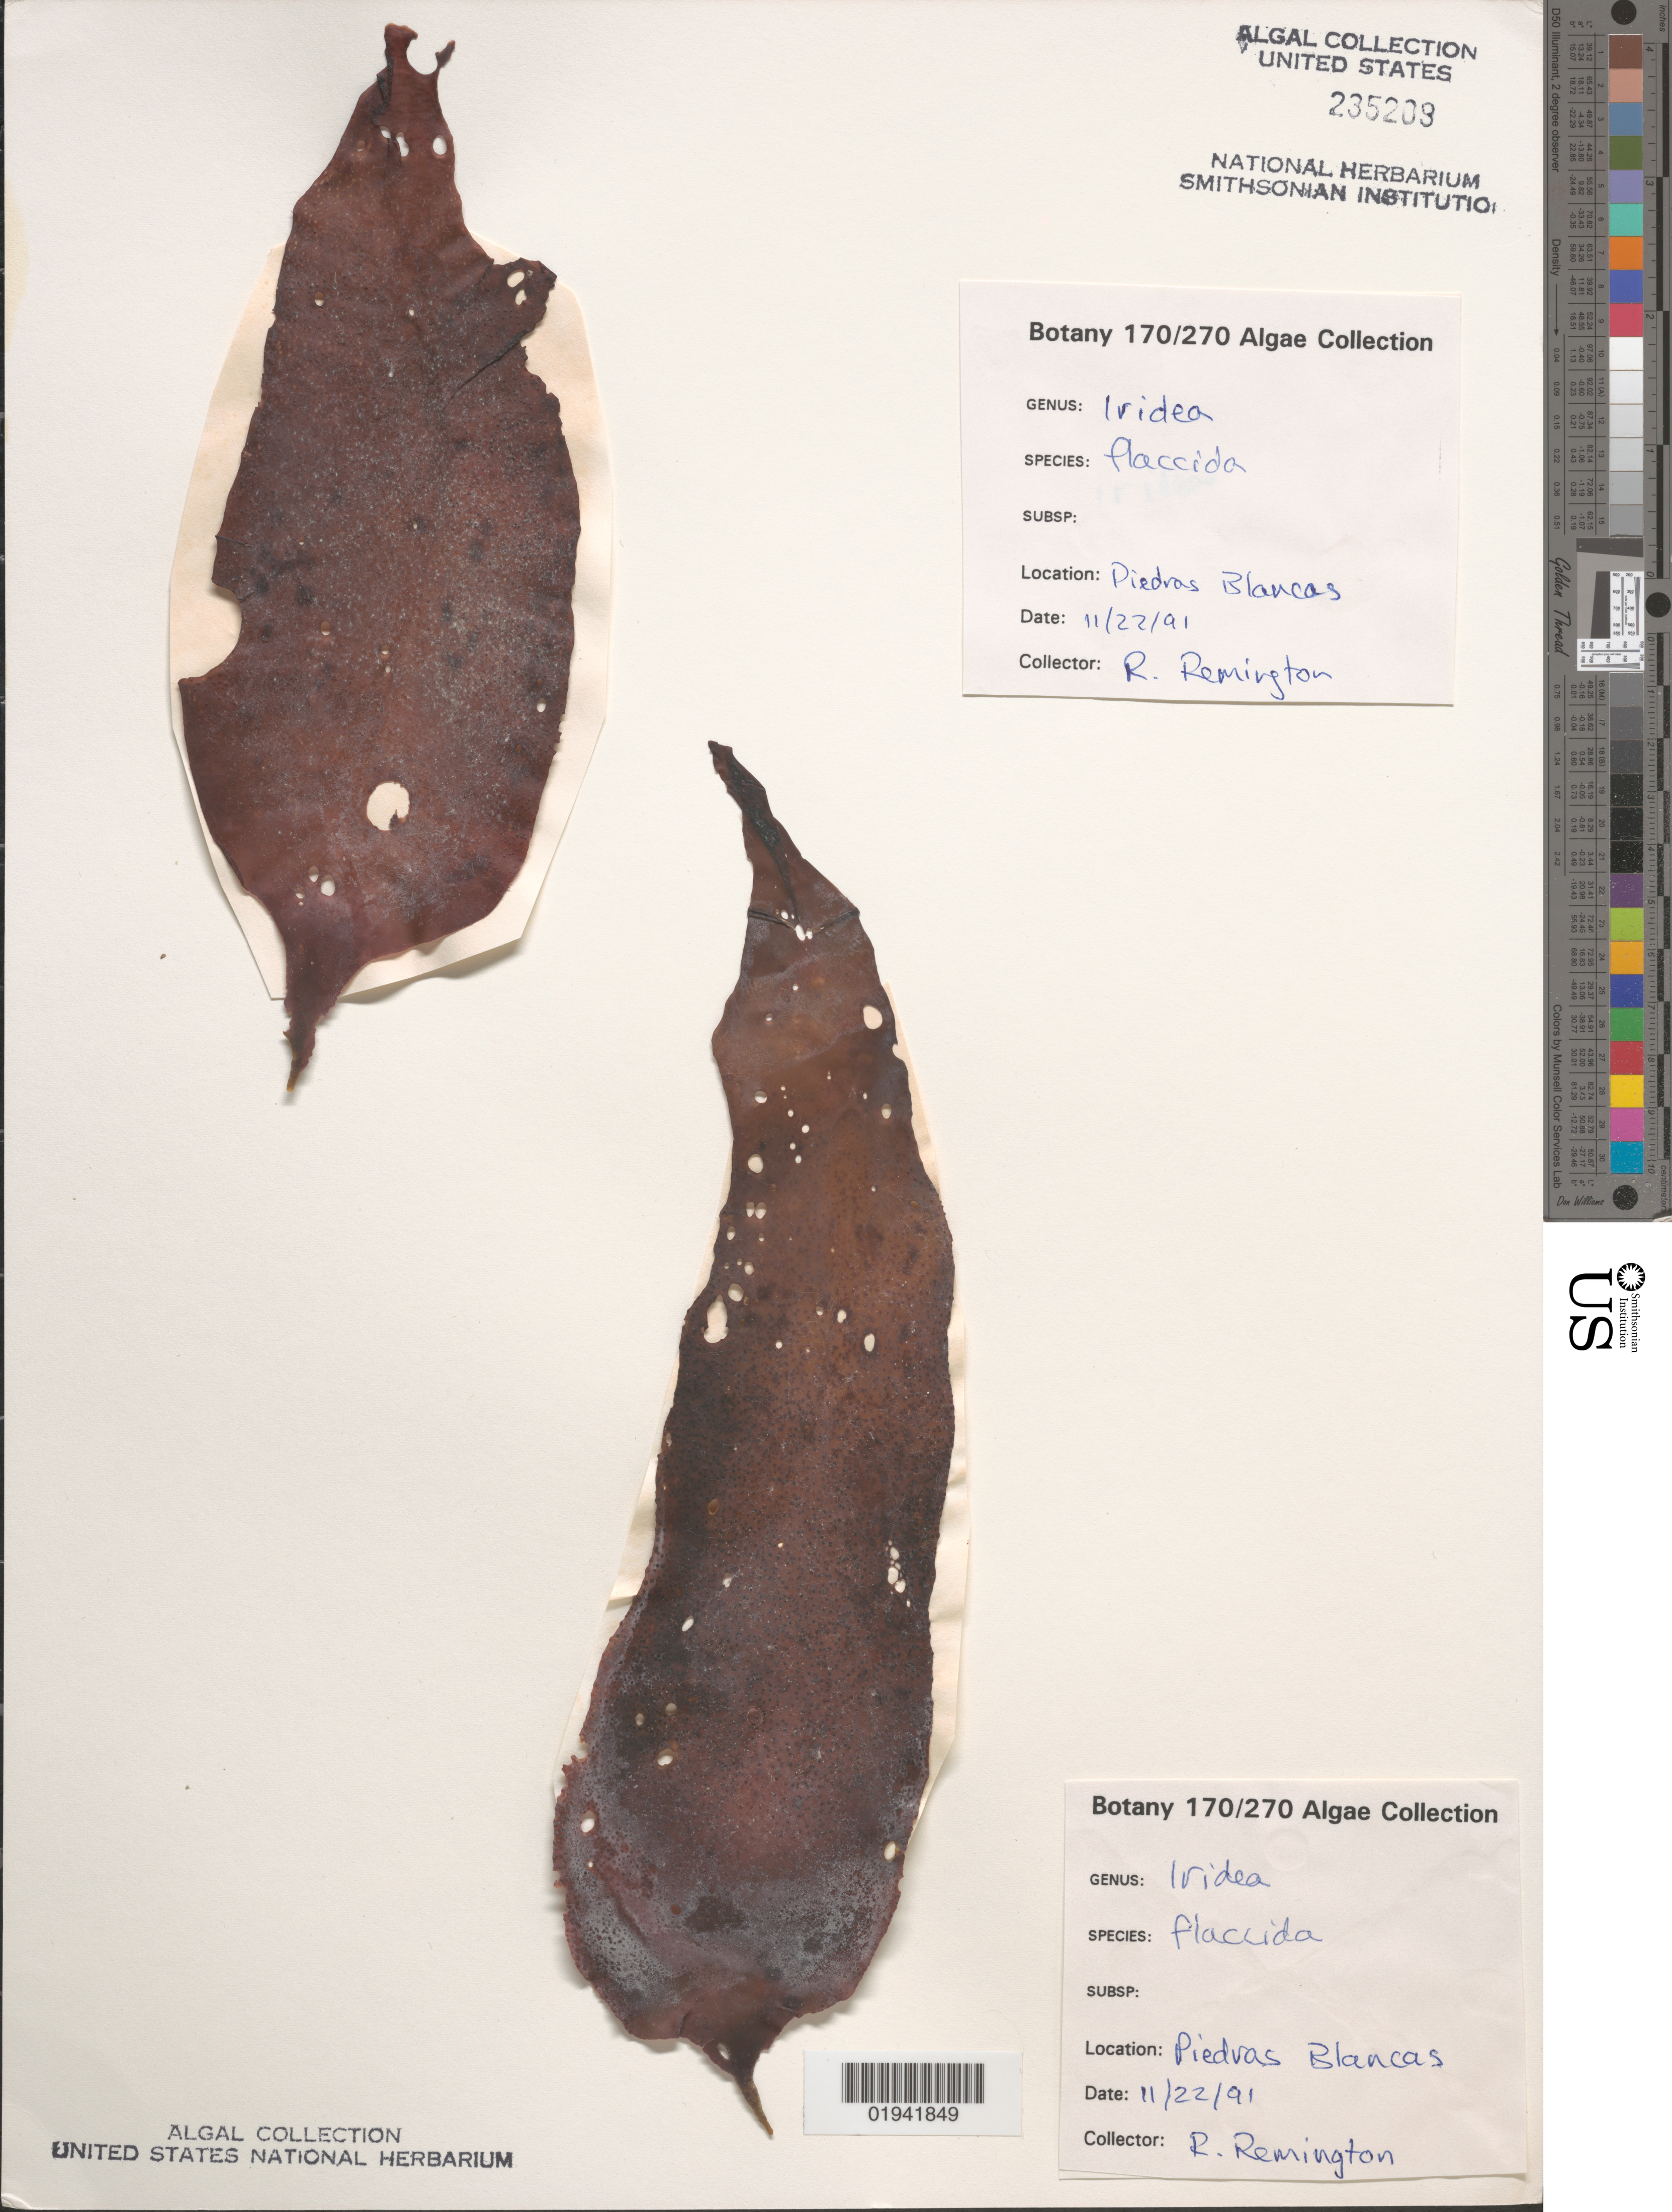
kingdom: Plantae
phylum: Rhodophyta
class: Florideophyceae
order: Gigartinales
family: Gigartinaceae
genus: Mazzaella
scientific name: Mazzaella flaccida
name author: (Setchell & N.L. Gardner) Fredericq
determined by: Algae name updating Project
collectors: R. Remington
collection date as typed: Transcribed d/m/y: 22/11/91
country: United States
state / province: California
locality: Piedras Blancas.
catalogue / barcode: US 235209